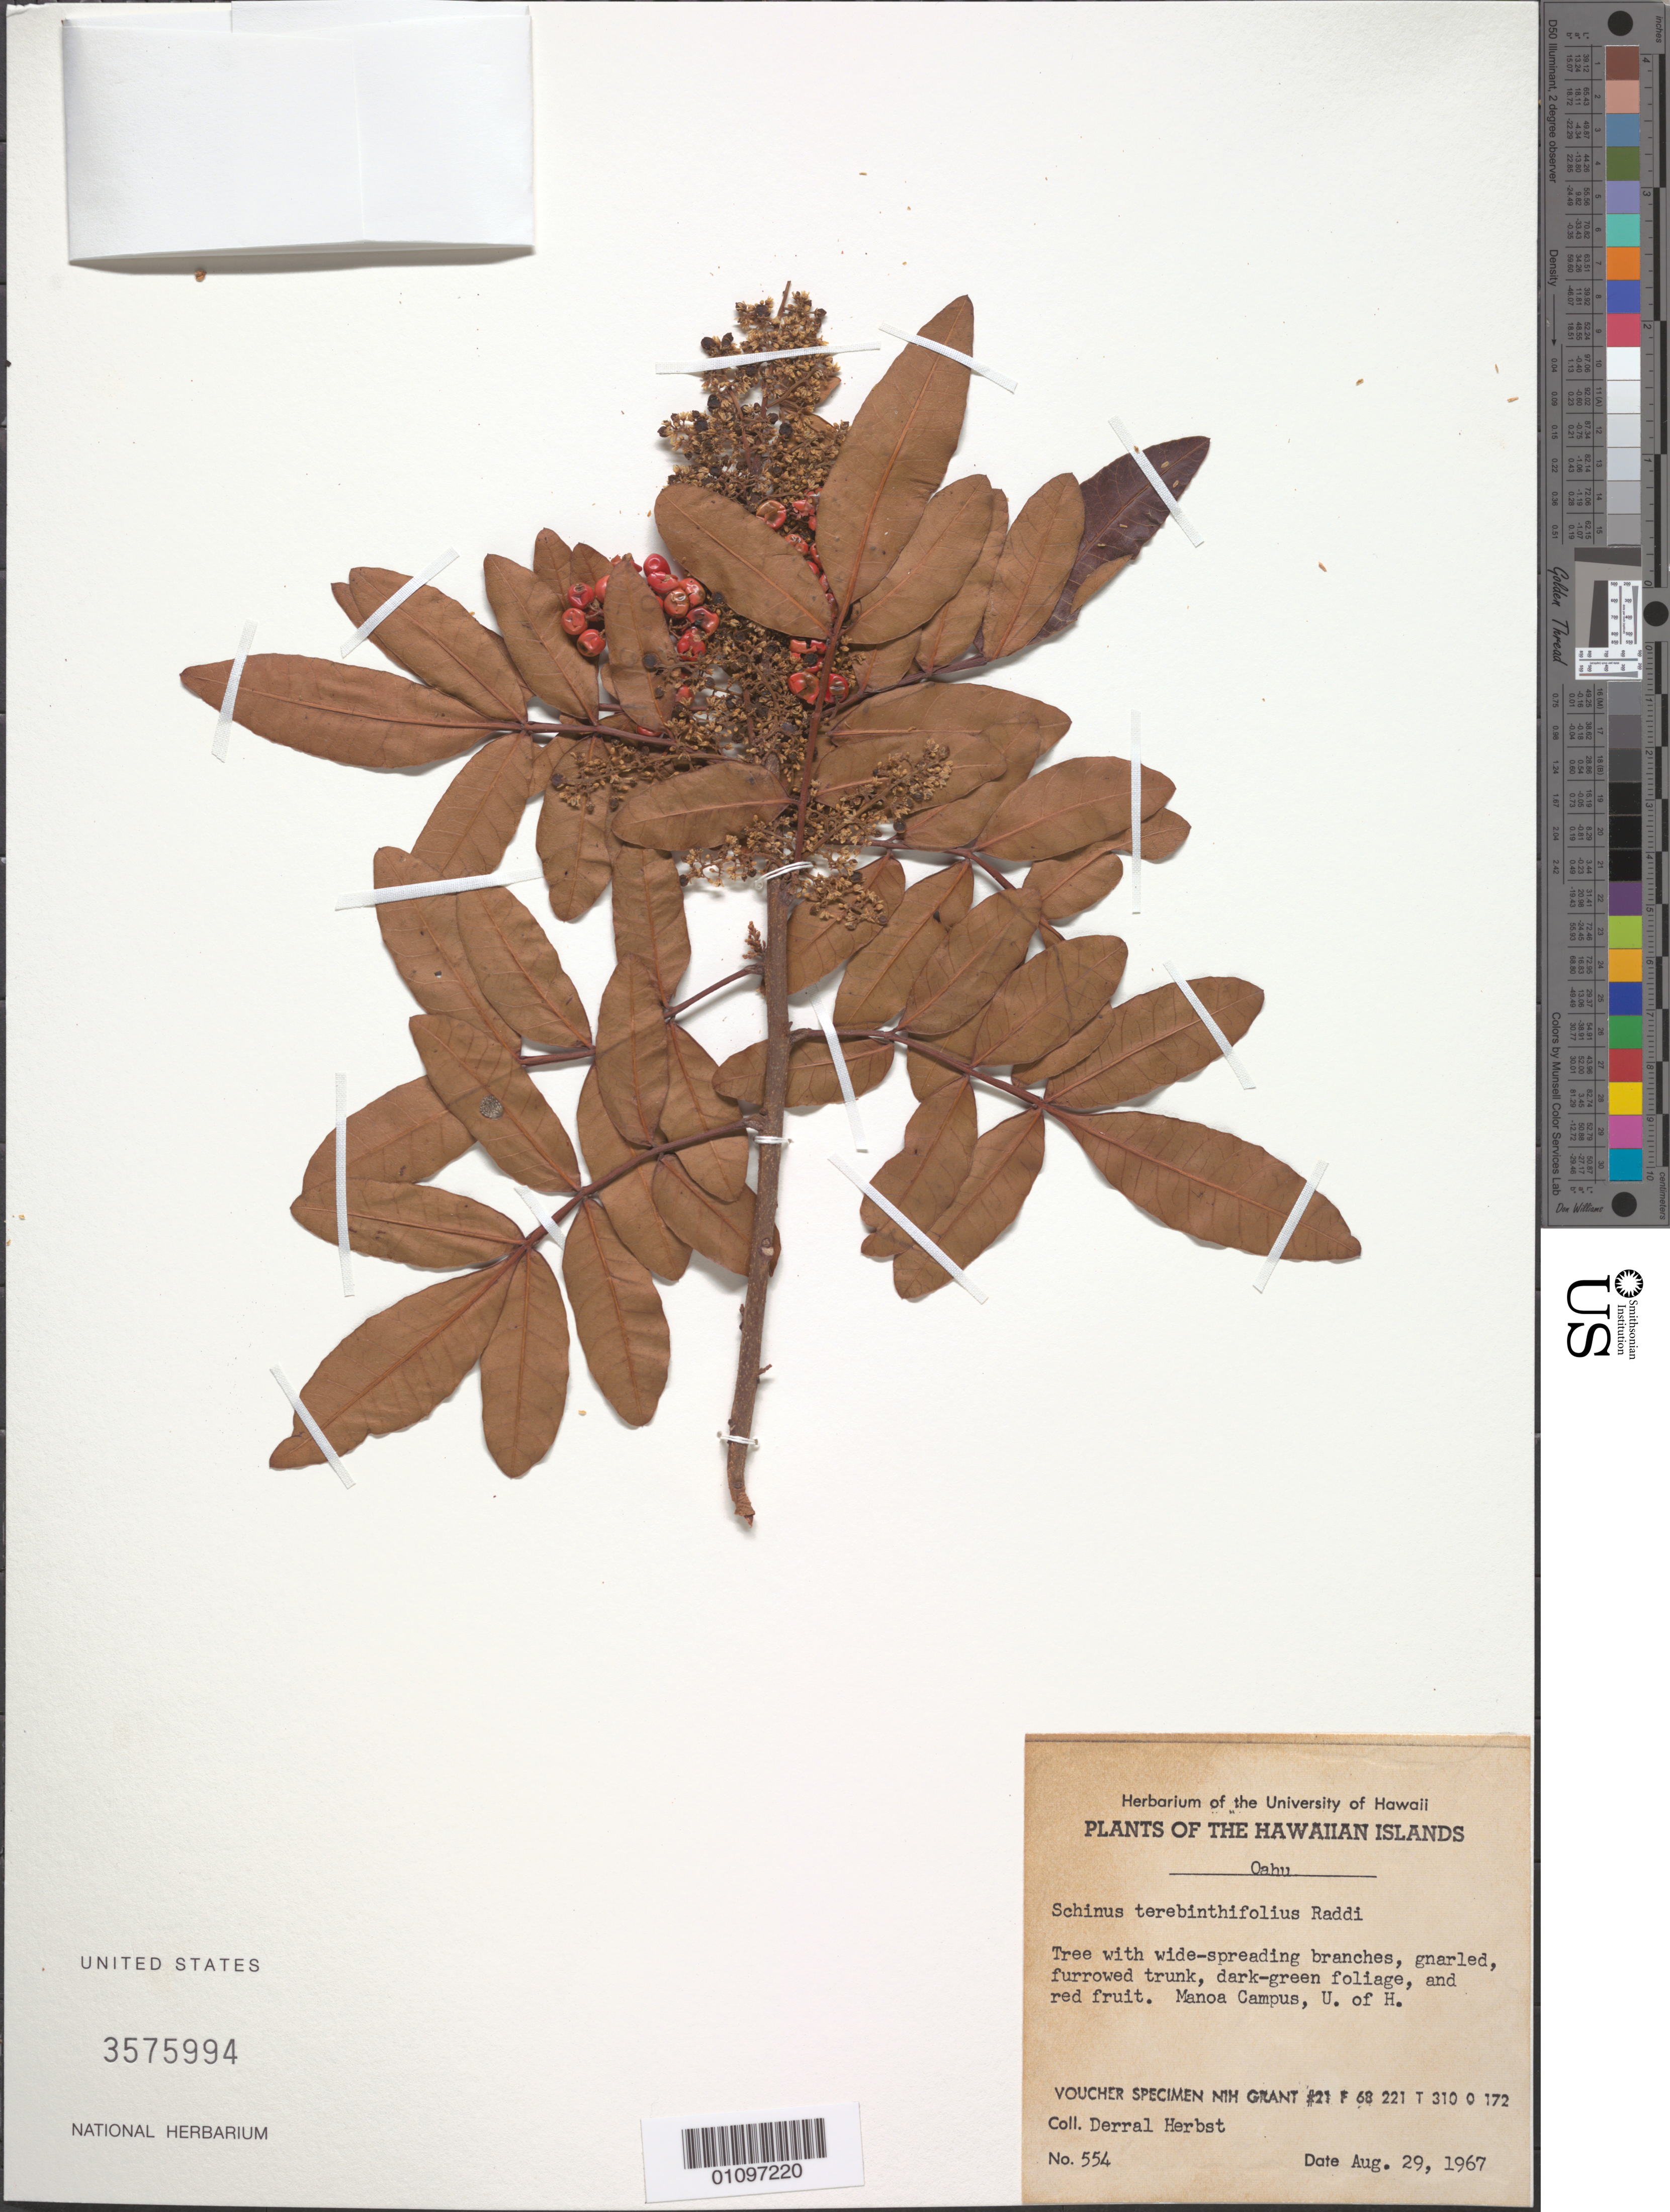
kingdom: Plantae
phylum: Tracheophyta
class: Magnoliopsida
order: Sapindales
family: Anacardiaceae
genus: Schinus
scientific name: Schinus terebinthifolia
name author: Raddi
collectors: D. R. Herbst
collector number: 554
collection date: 1967-08-29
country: United States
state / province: Hawaii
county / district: Honolulu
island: Oahu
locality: University of Hawaii Manoa Campus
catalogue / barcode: US 3575994